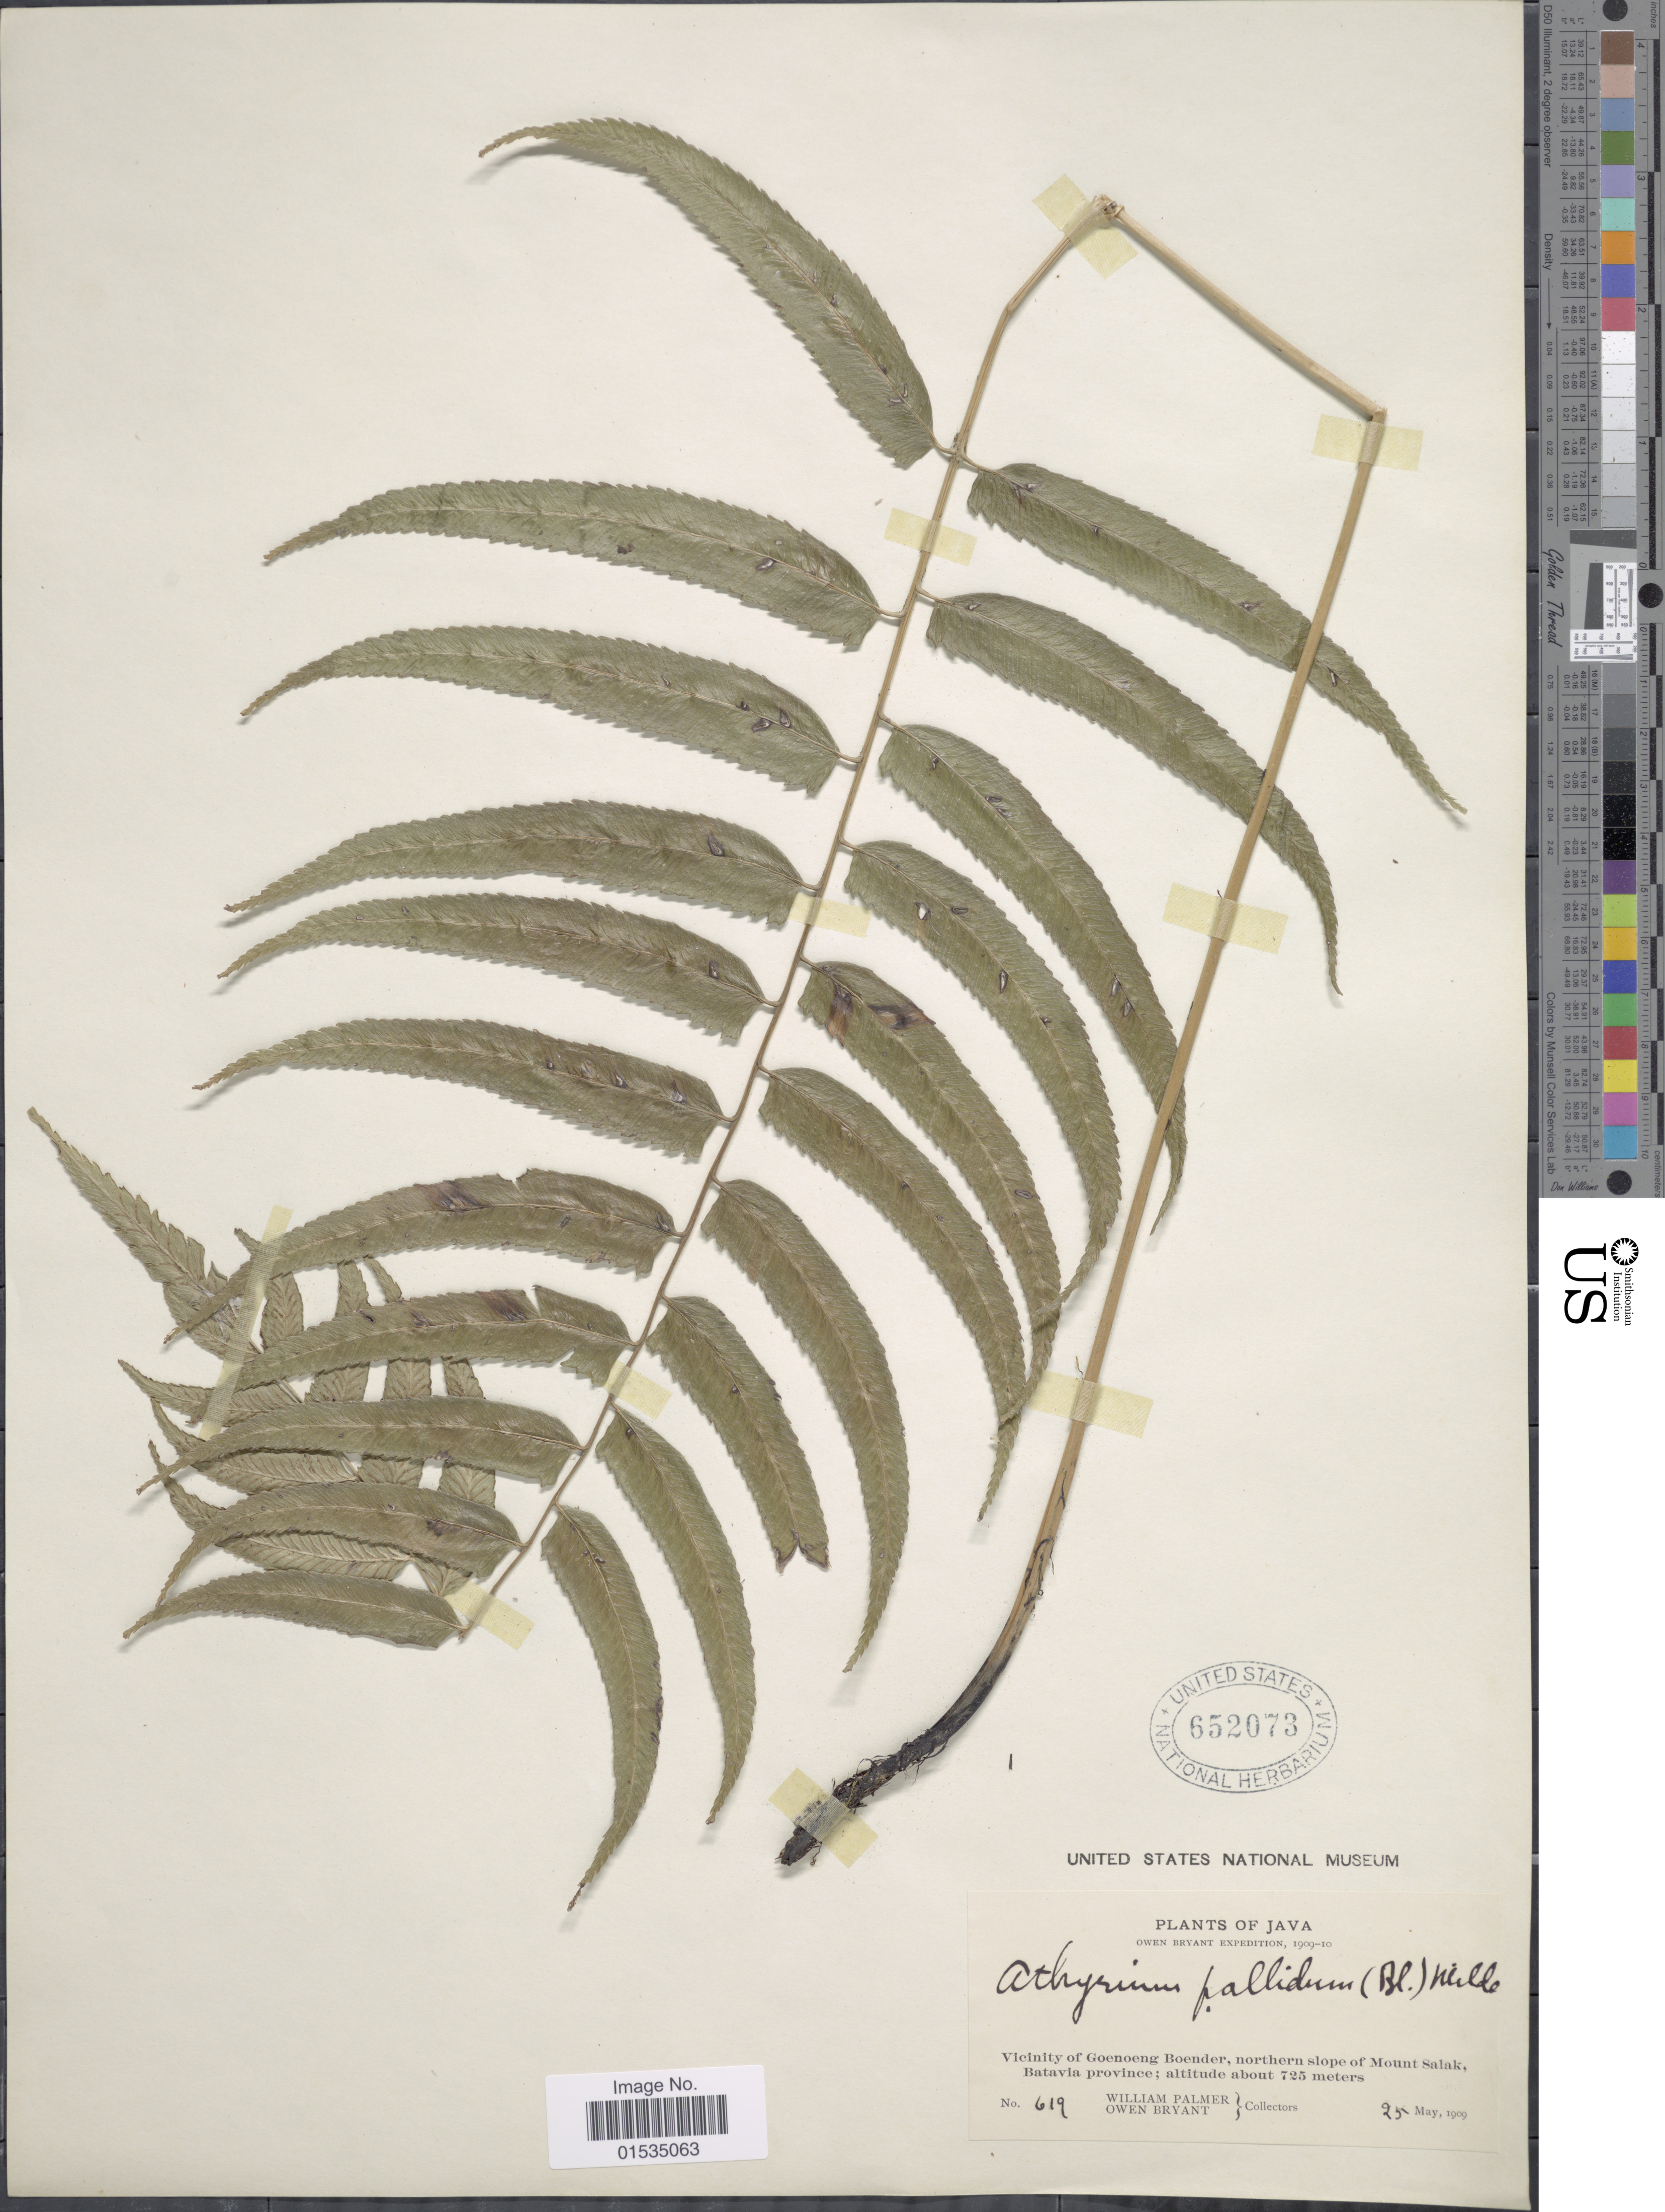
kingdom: Plantae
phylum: Tracheophyta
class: Polypodiopsida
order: Polypodiales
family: Athyriaceae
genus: Diplazium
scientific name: Diplazium pallidum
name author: (Blume) T. Moore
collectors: W. Palmer & O. Bryant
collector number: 619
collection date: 1909-05-25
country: Indonesia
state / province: Java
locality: Vicinity of Goenoeng Boender, northern slope of Mount Salak, Batavia Province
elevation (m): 725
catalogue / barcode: US 652073